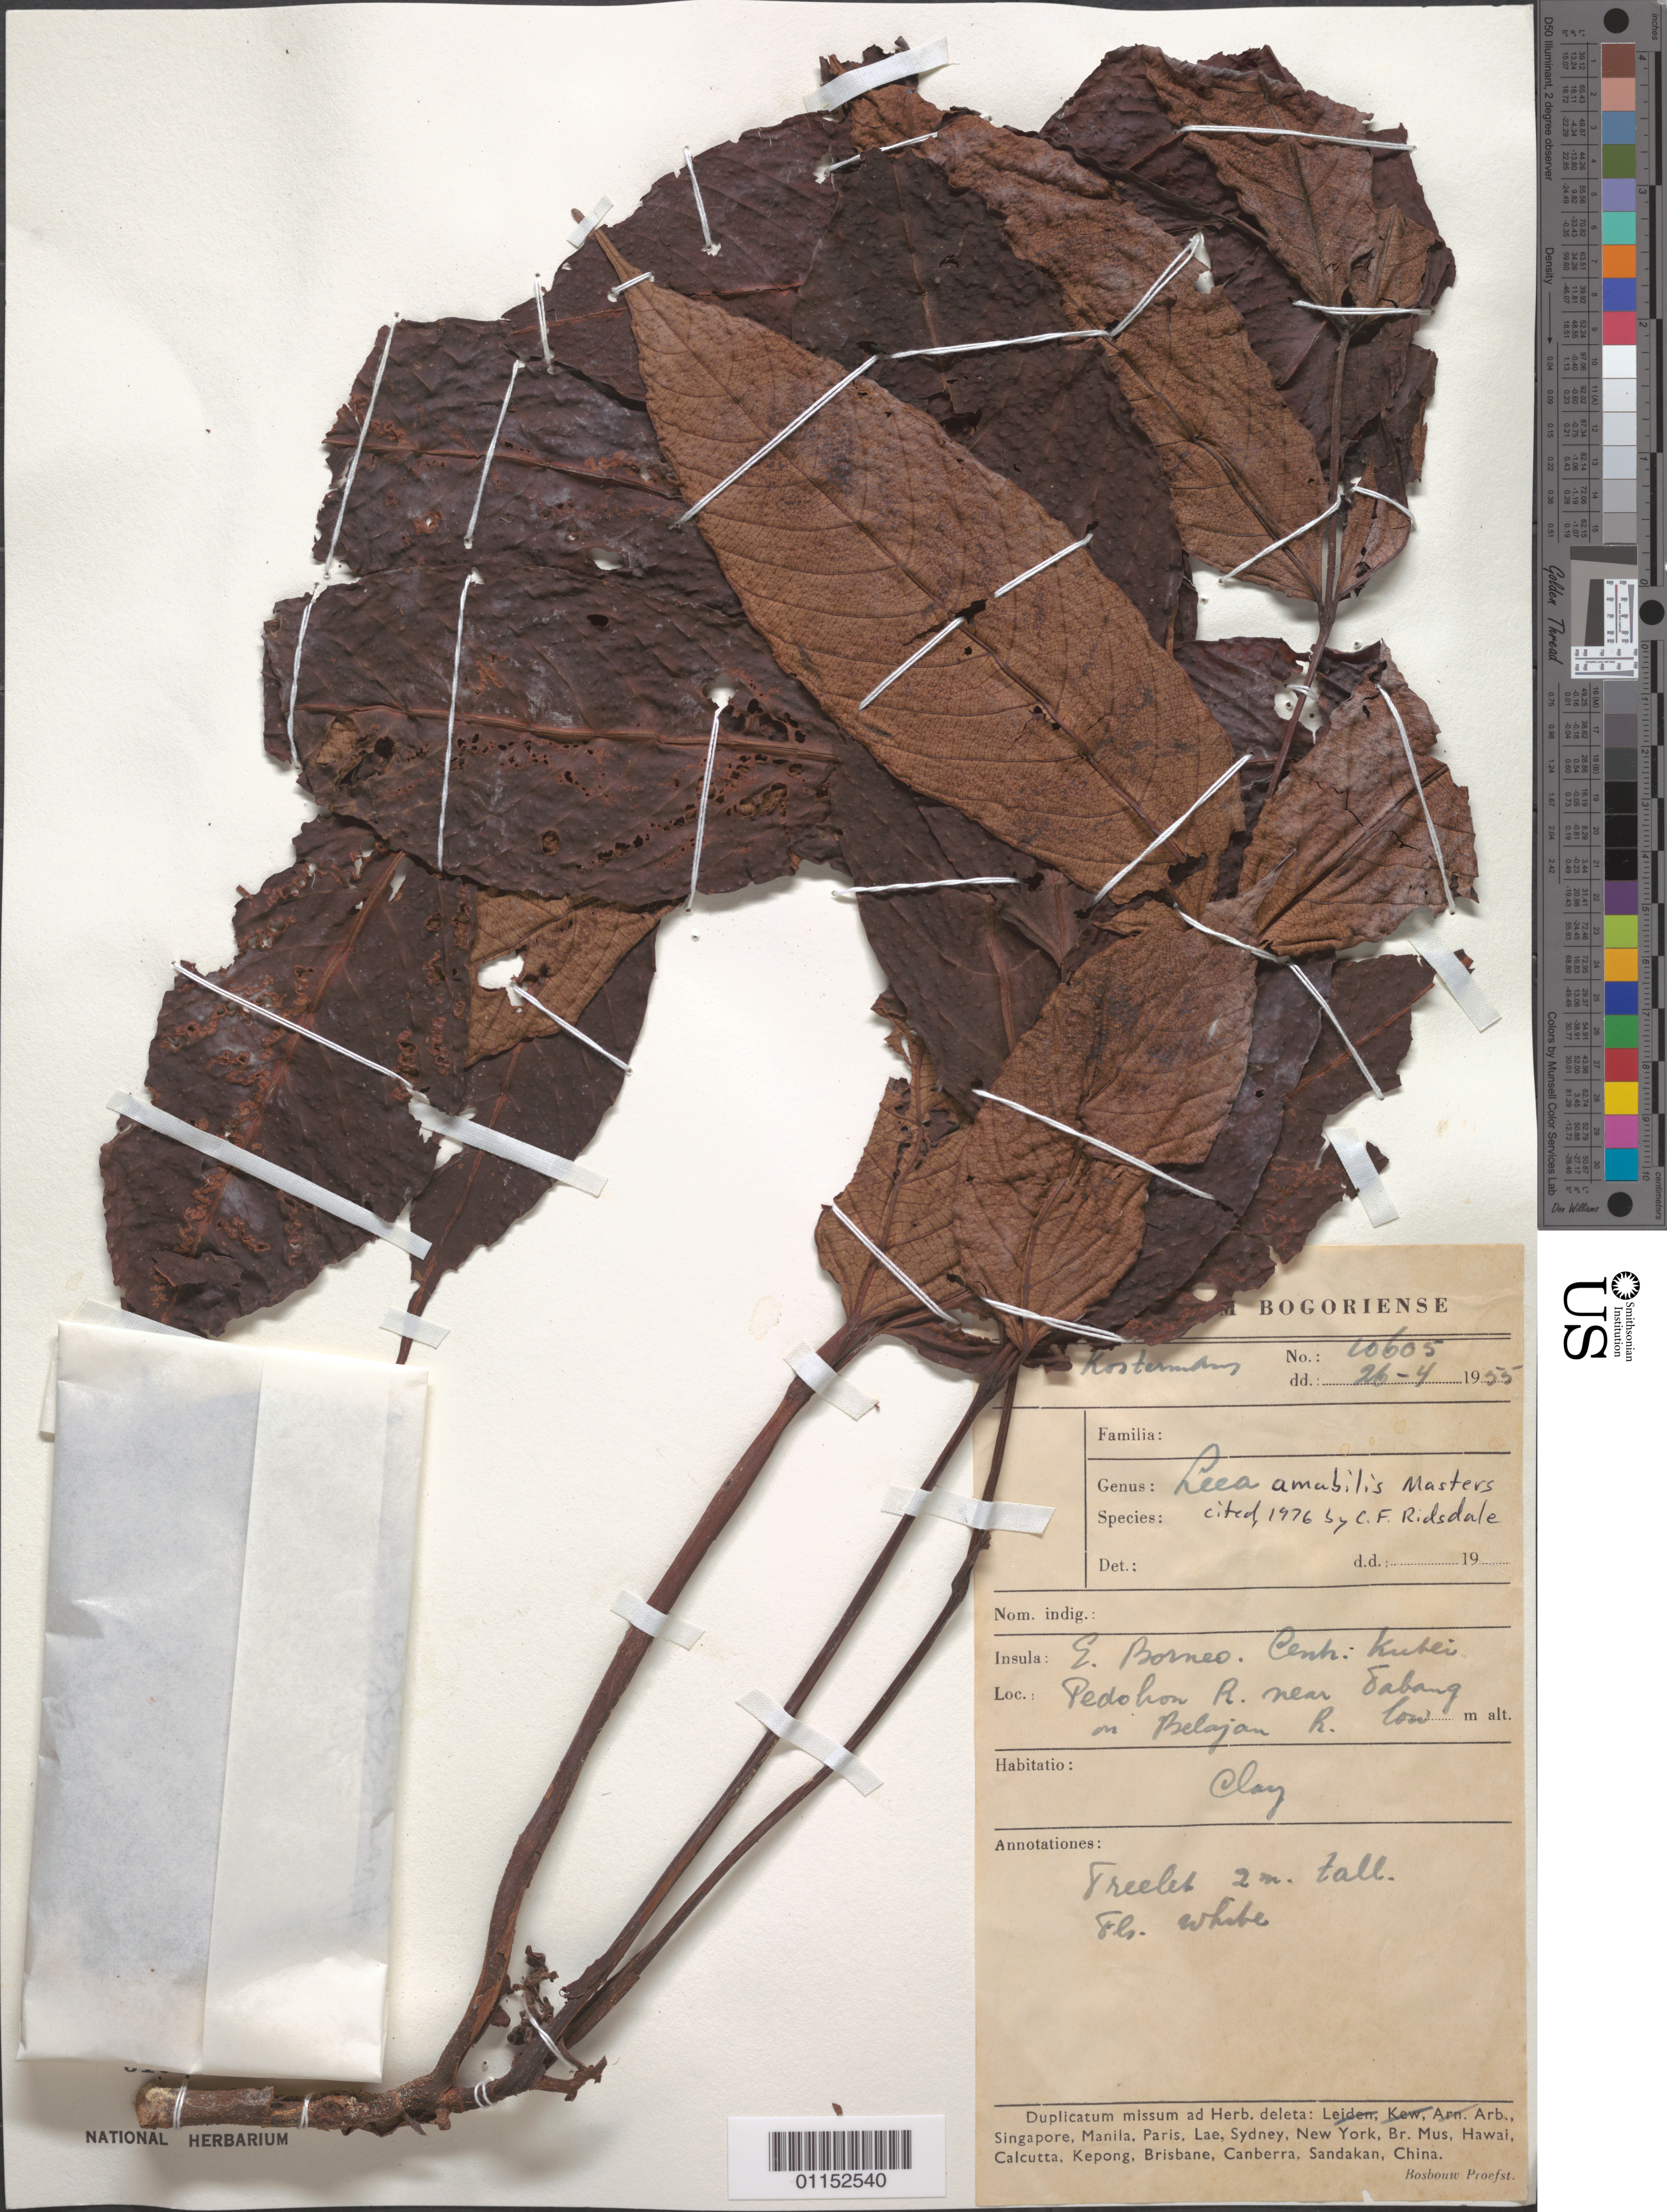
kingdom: Plantae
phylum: Tracheophyta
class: Magnoliopsida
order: Vitales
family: Vitaceae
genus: Leea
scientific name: Leea amabilis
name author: Veitch & Mast.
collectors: A. J. G. Kostermans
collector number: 10605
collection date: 1955-04-26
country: Indonesia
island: Borneo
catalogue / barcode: US 3105276